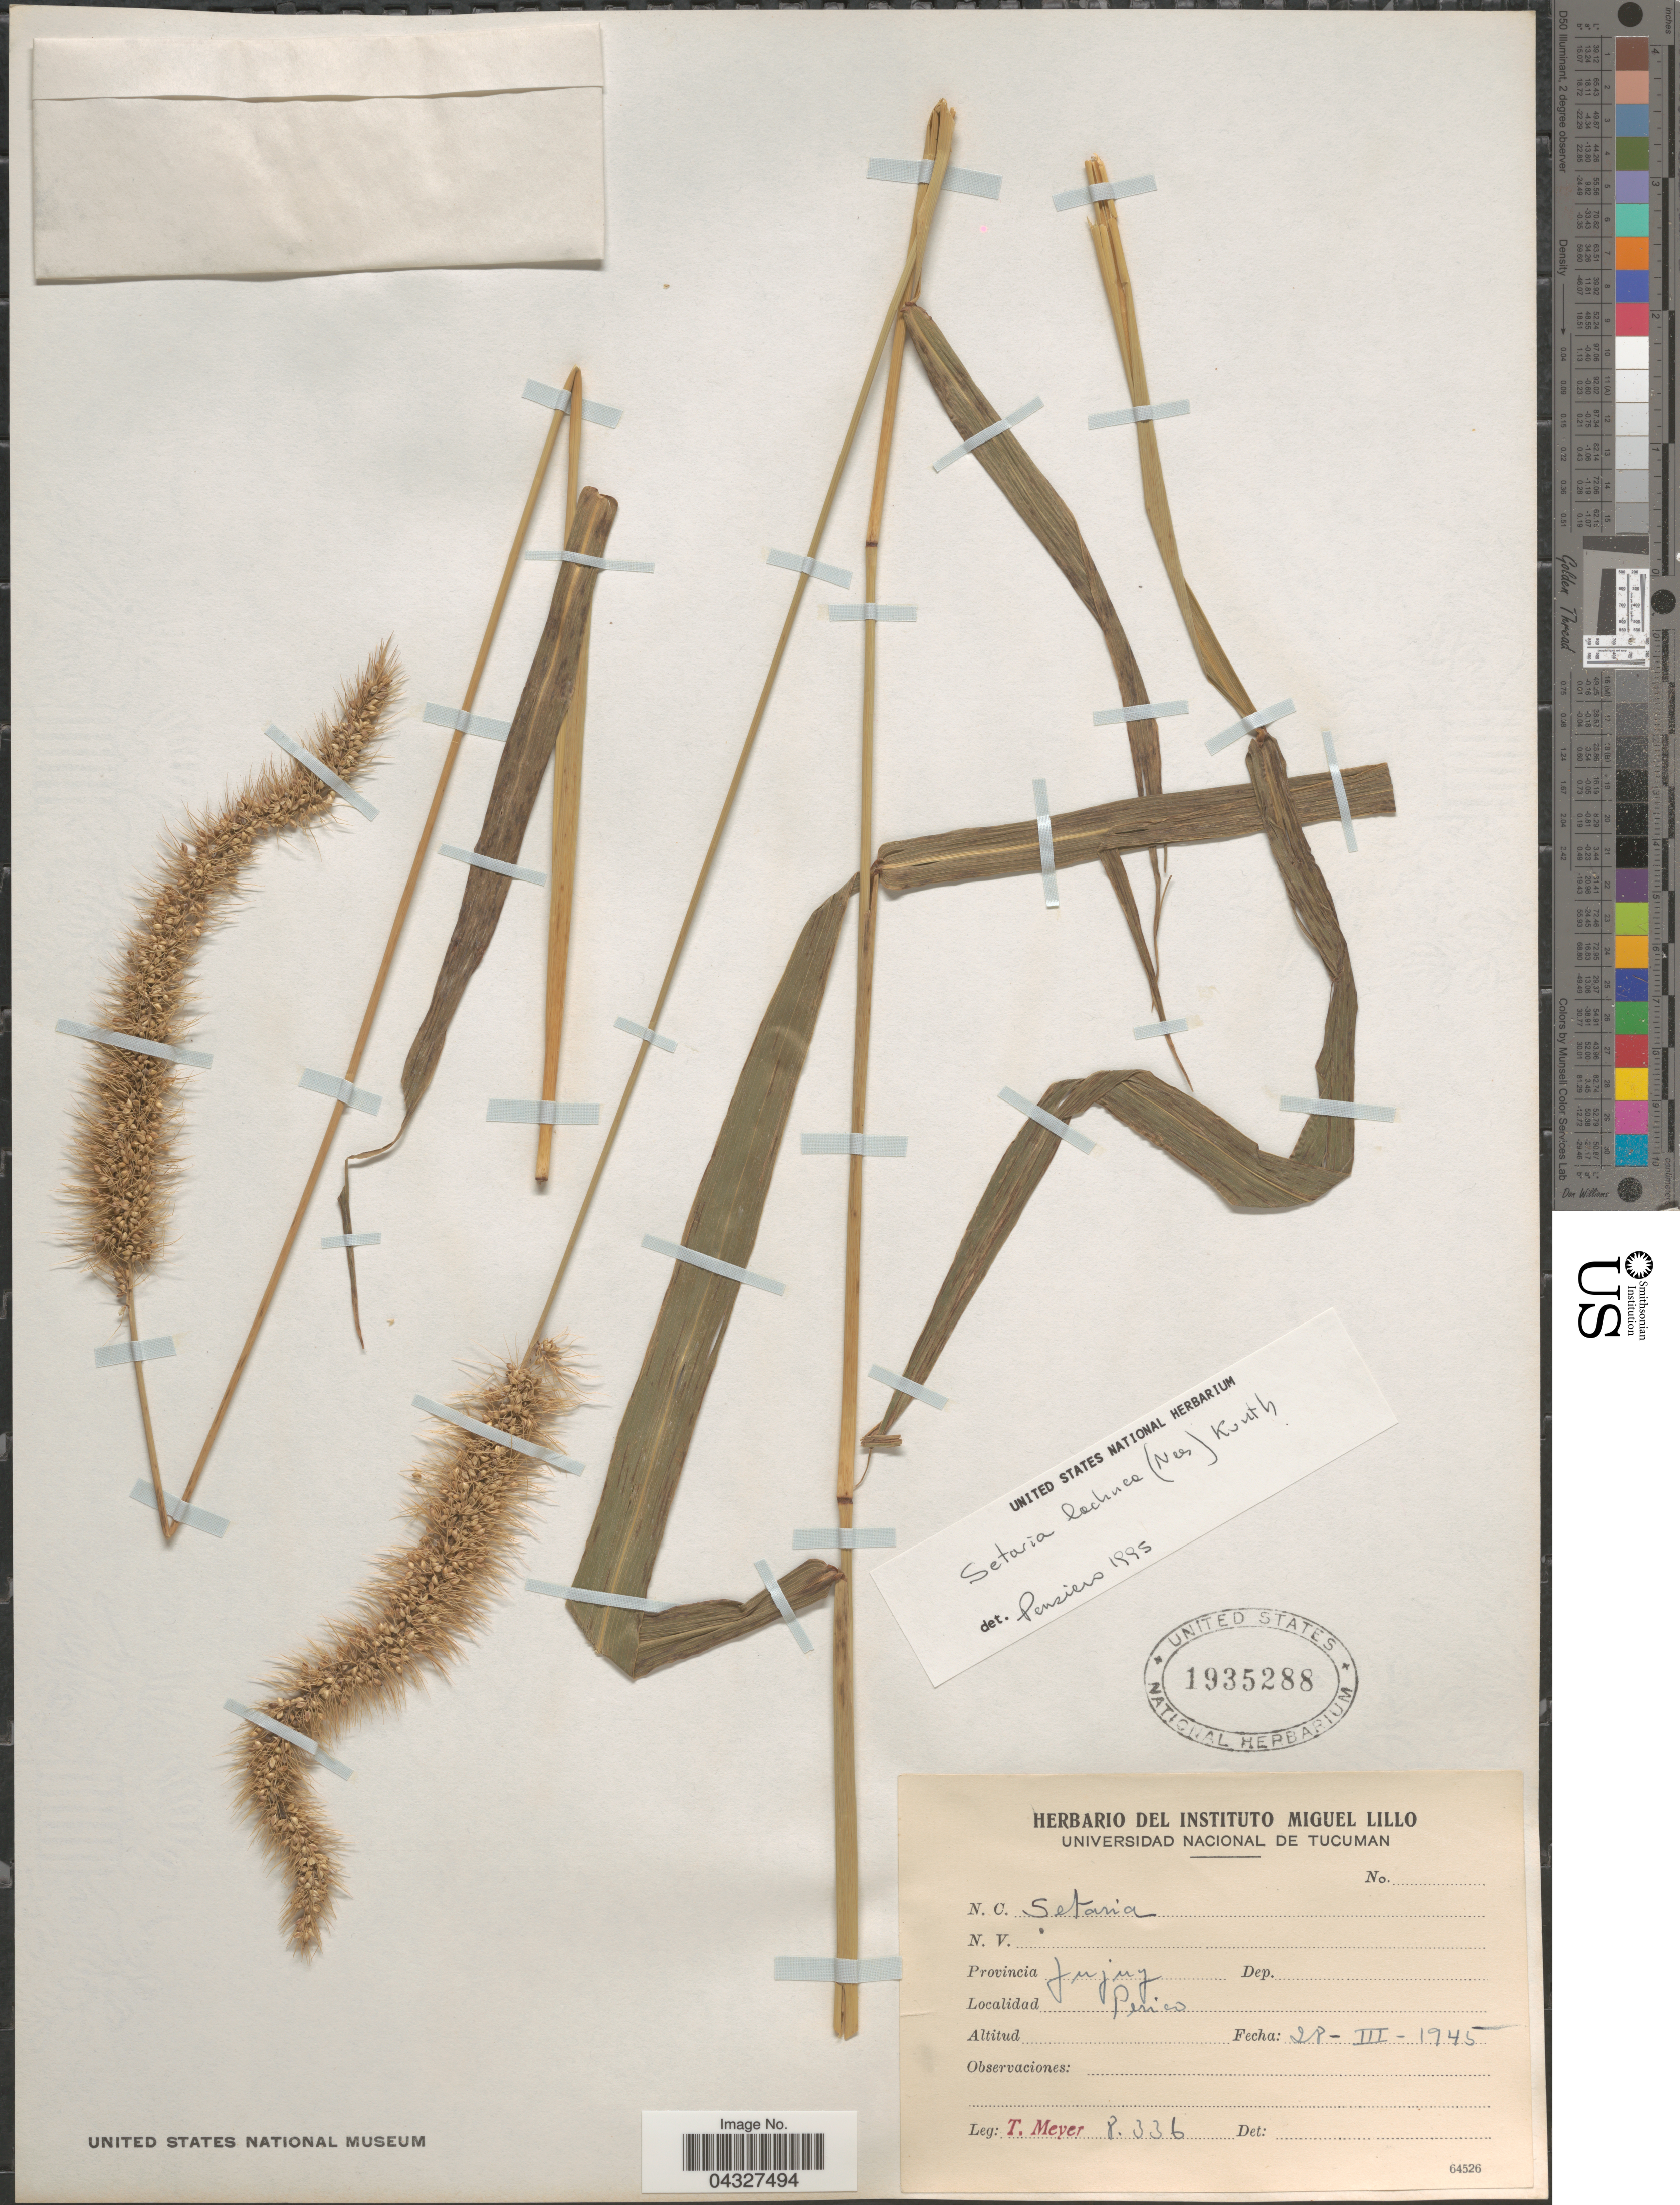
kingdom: Plantae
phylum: Tracheophyta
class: Liliopsida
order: Poales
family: Poaceae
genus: Setaria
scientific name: Setaria lachnea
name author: (Nees) Kunth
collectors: T. Meyer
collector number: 8336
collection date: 1945-03-28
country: Argentina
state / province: Jujuy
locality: Perico.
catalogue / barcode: US 1935288